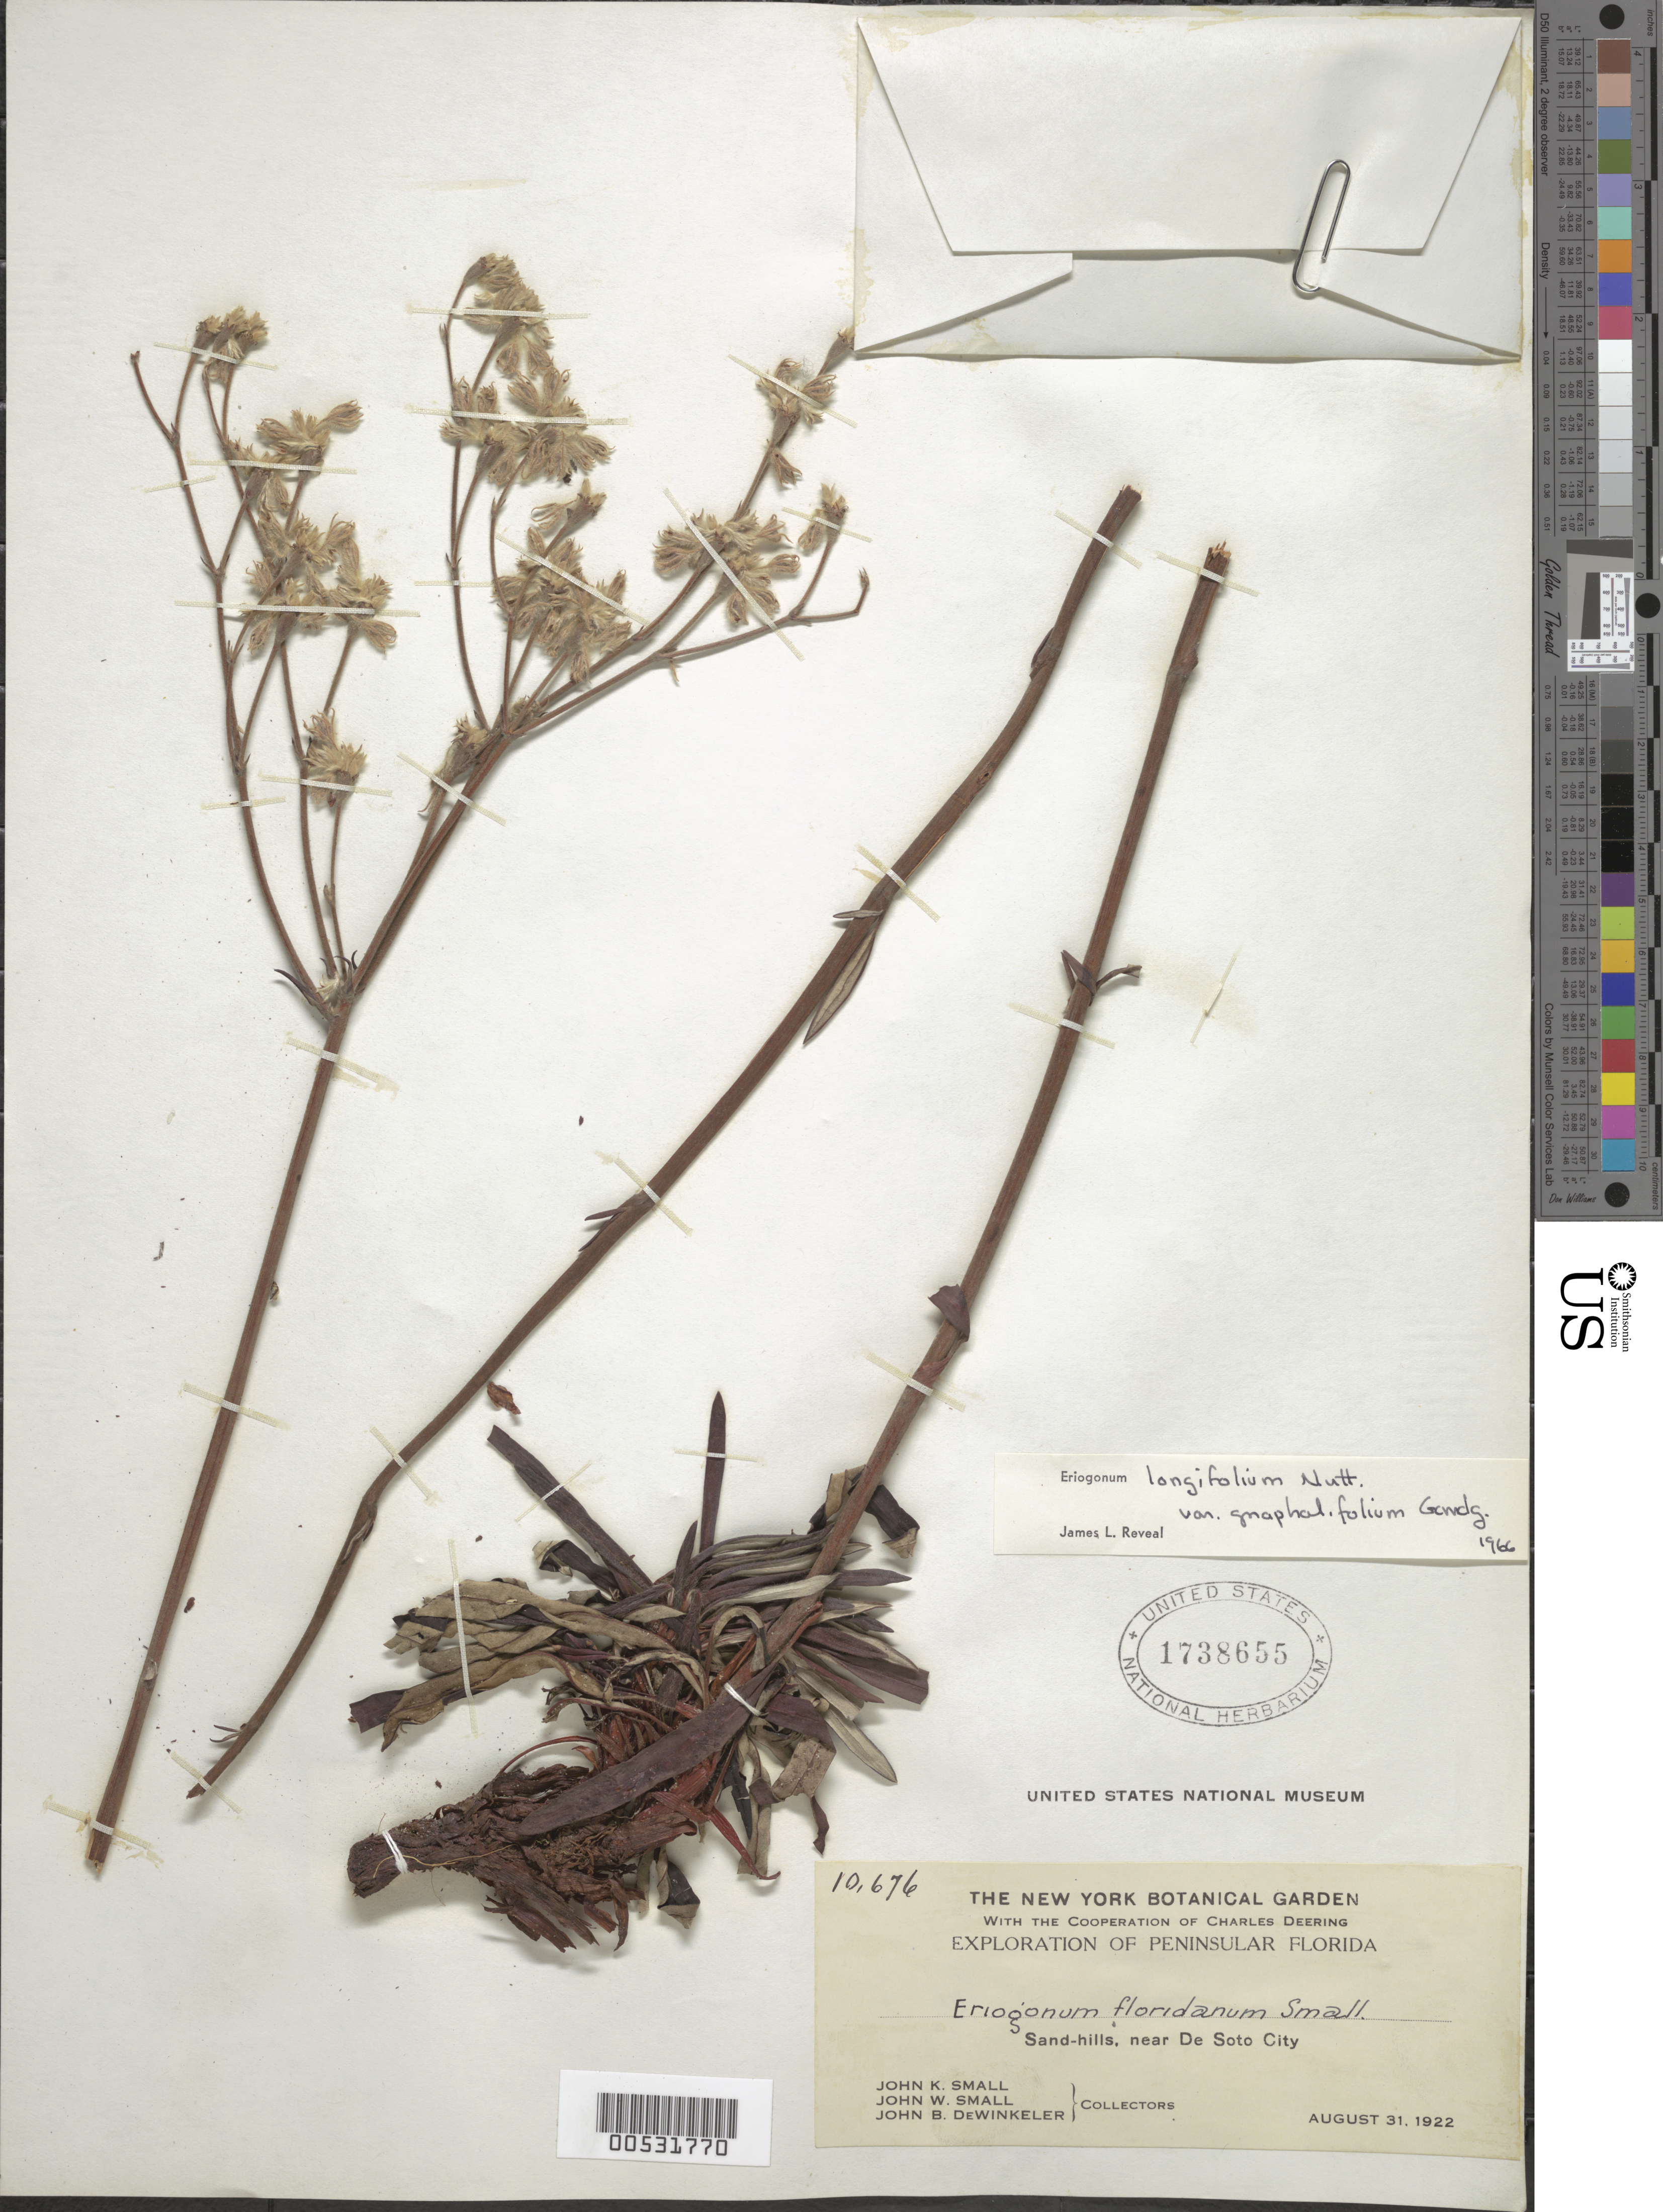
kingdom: Plantae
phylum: Tracheophyta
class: Magnoliopsida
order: Caryophyllales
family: Polygonaceae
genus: Eriogonum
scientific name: Eriogonum longifolium var. gnaphalifolium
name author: Gand.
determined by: Reveal, J. L.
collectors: J. K. Small, J. Small & J. B. Dewinkeler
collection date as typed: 31 Aug 1922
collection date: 1922-08-31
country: United States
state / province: Florida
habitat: Sand Hills.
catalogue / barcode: US 1738655